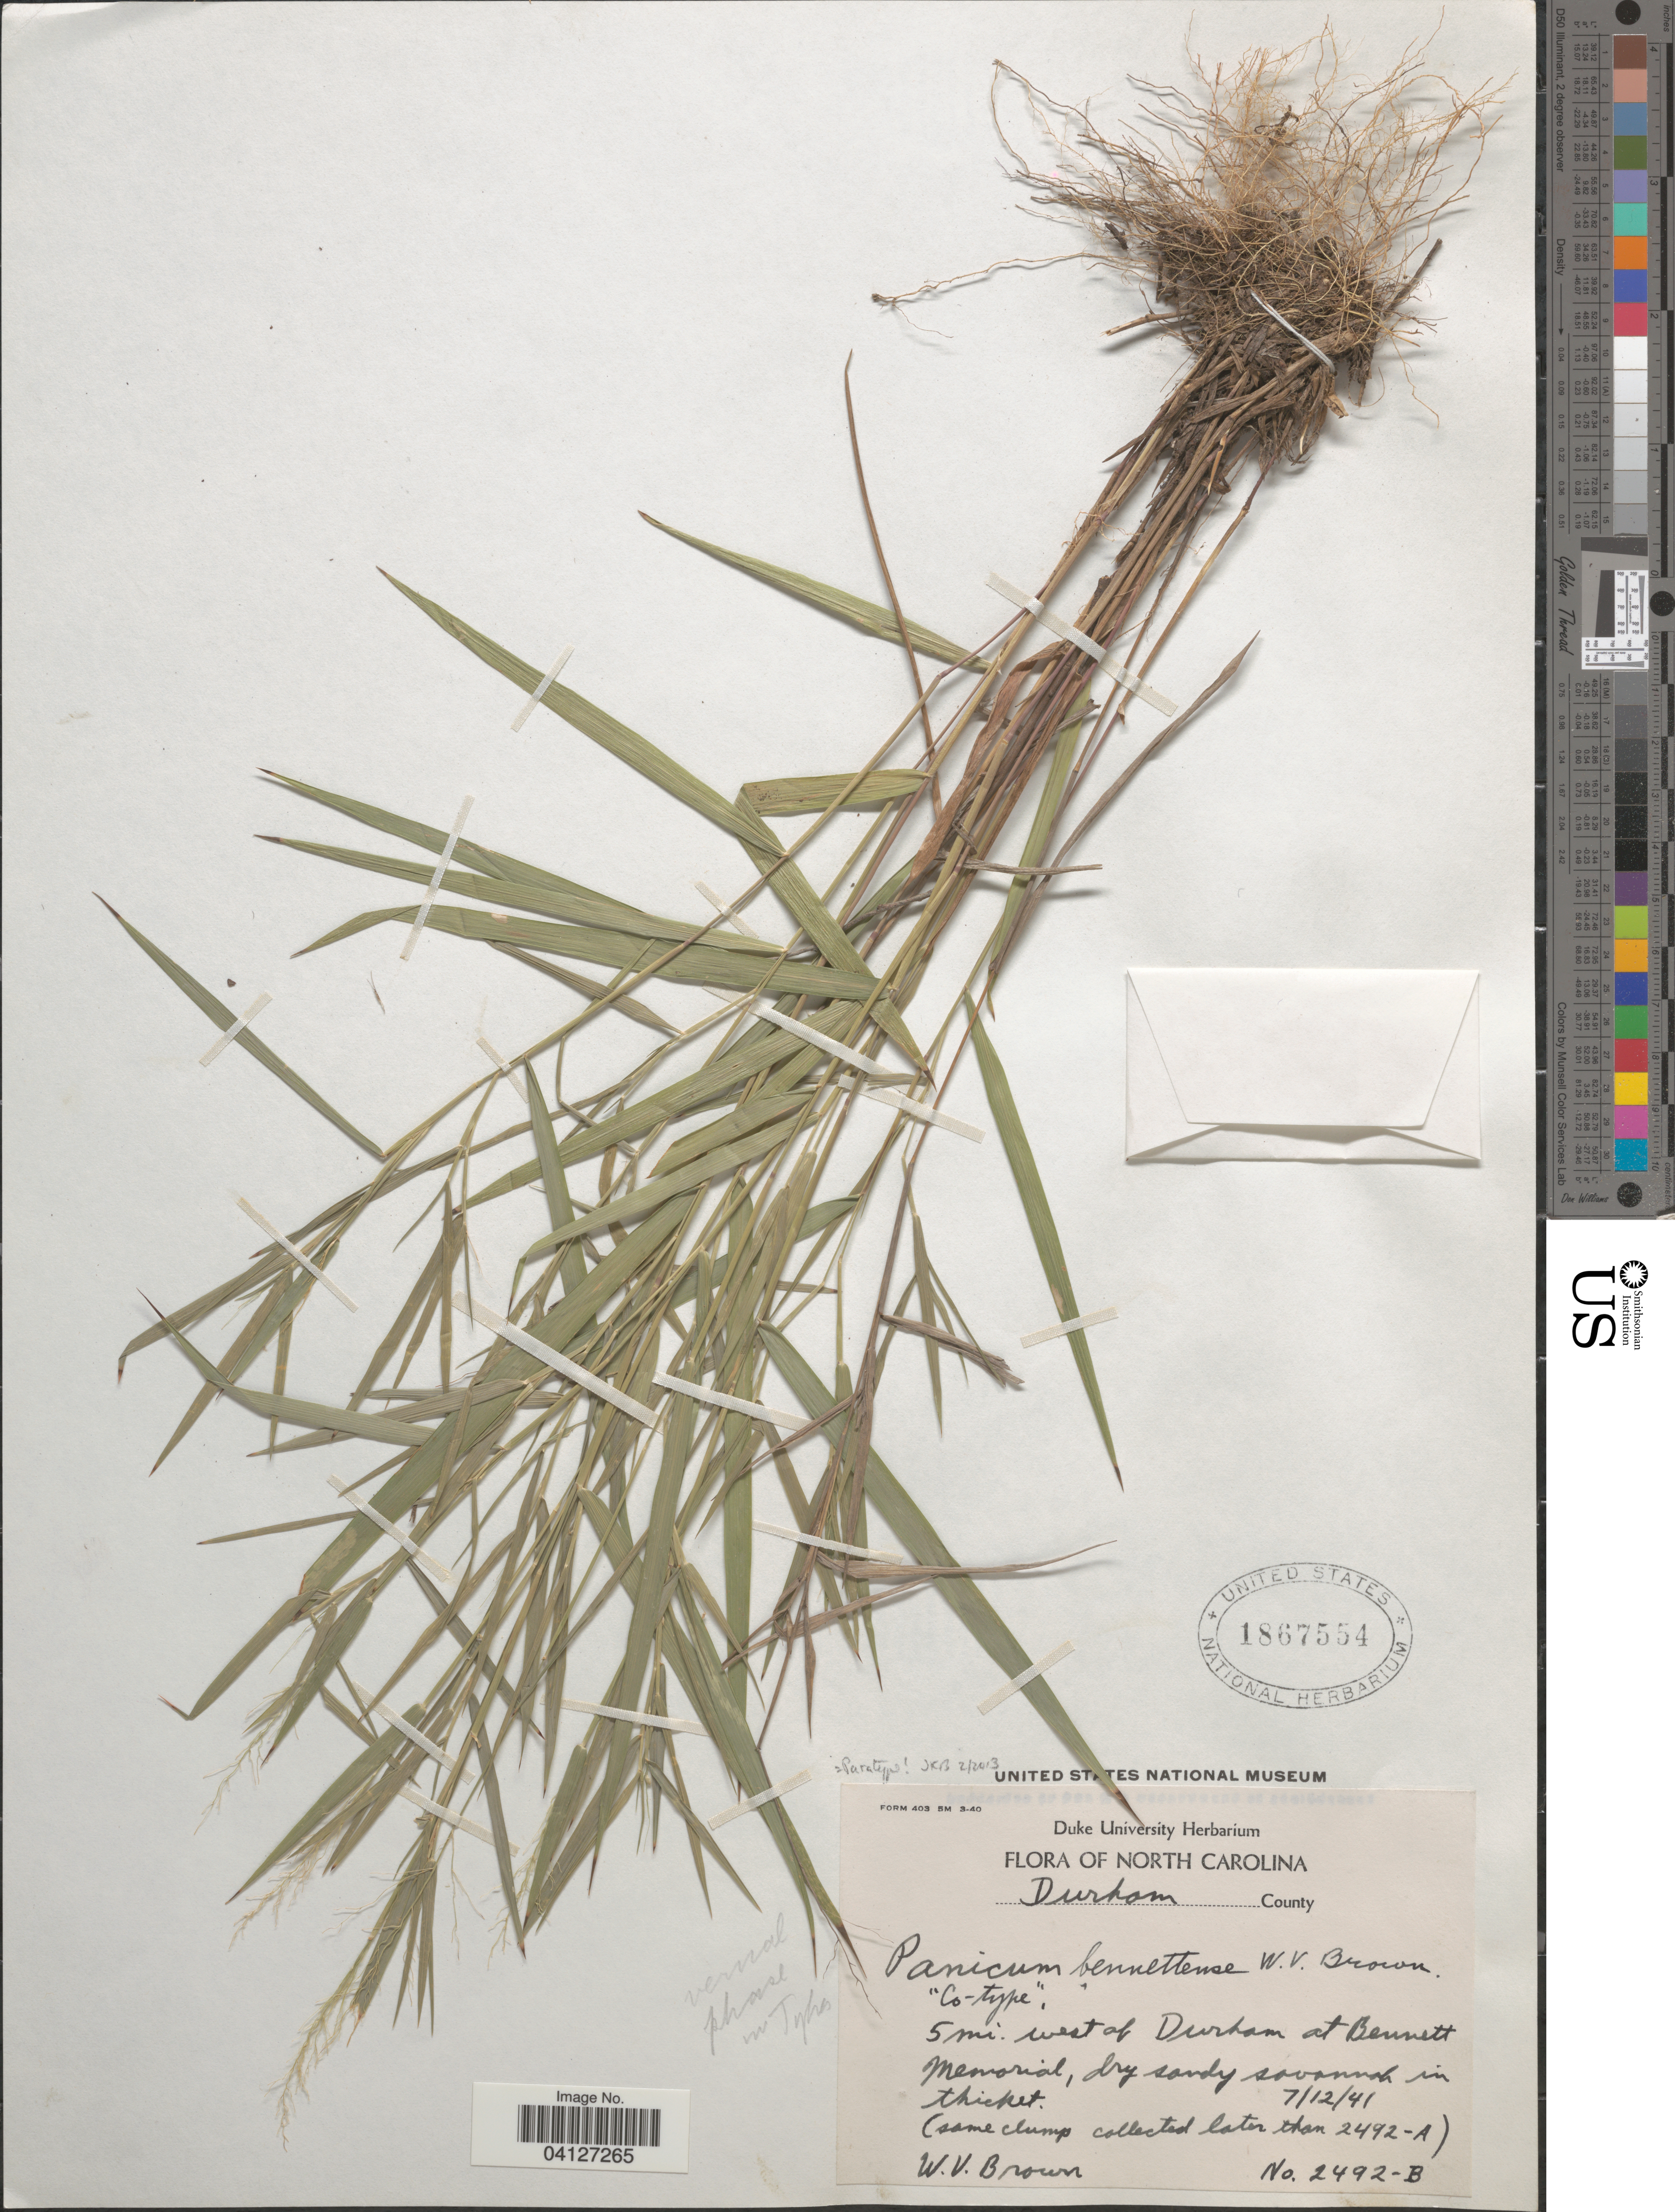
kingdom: Plantae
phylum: Tracheophyta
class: Liliopsida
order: Poales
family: Poaceae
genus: Panicum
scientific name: Panicum bennettense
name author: W.V. Br.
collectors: W. Brown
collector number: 2492-B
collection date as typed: Transcribed d/m/y: 12/7/41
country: United States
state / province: North Carolina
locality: Durham County. 5 mi. west of Durham at Bennett Memorial.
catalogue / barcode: US 1867554